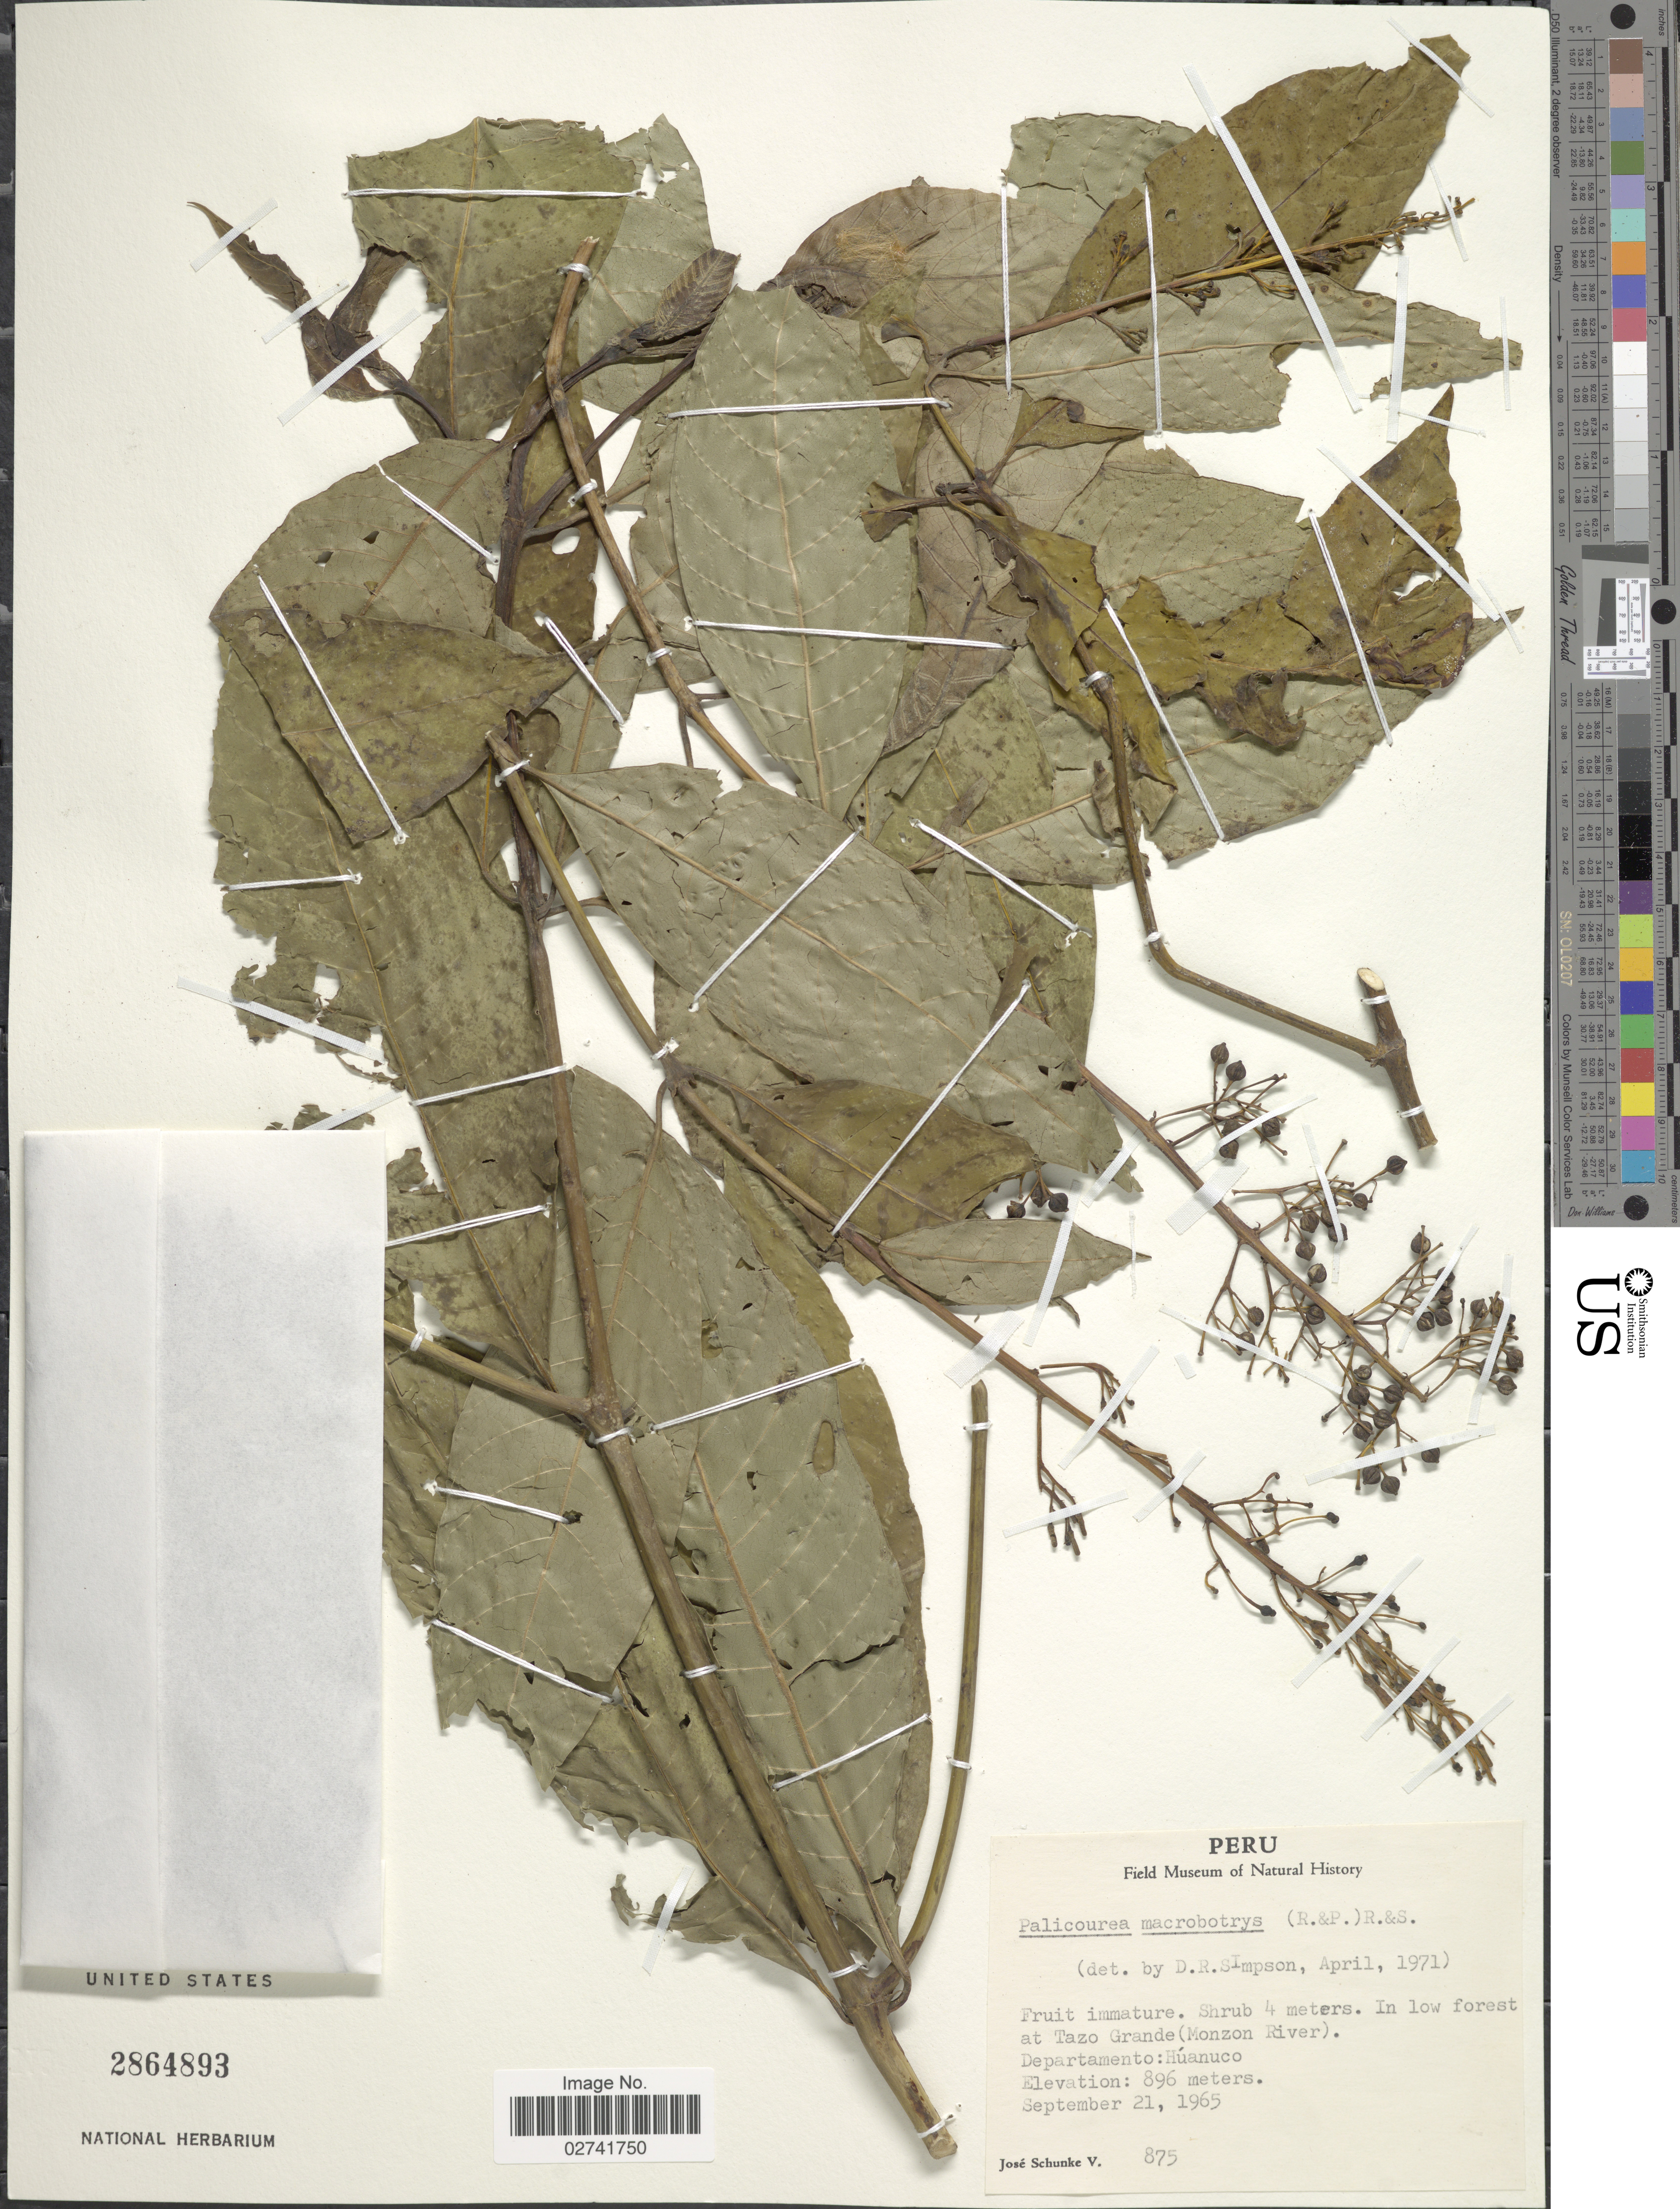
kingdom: Plantae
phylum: Tracheophyta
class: Magnoliopsida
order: Gentianales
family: Rubiaceae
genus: Palicourea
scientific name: Palicourea macrobotrys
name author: (Ruiz & Pav.) Schult.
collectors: J. Schunke Vigo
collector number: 875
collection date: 1965-09-21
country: Peru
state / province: Huánuco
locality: In low forest at Tazo Grande (Monzon River). Departamento: Huánuco.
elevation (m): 896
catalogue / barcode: US 2864893